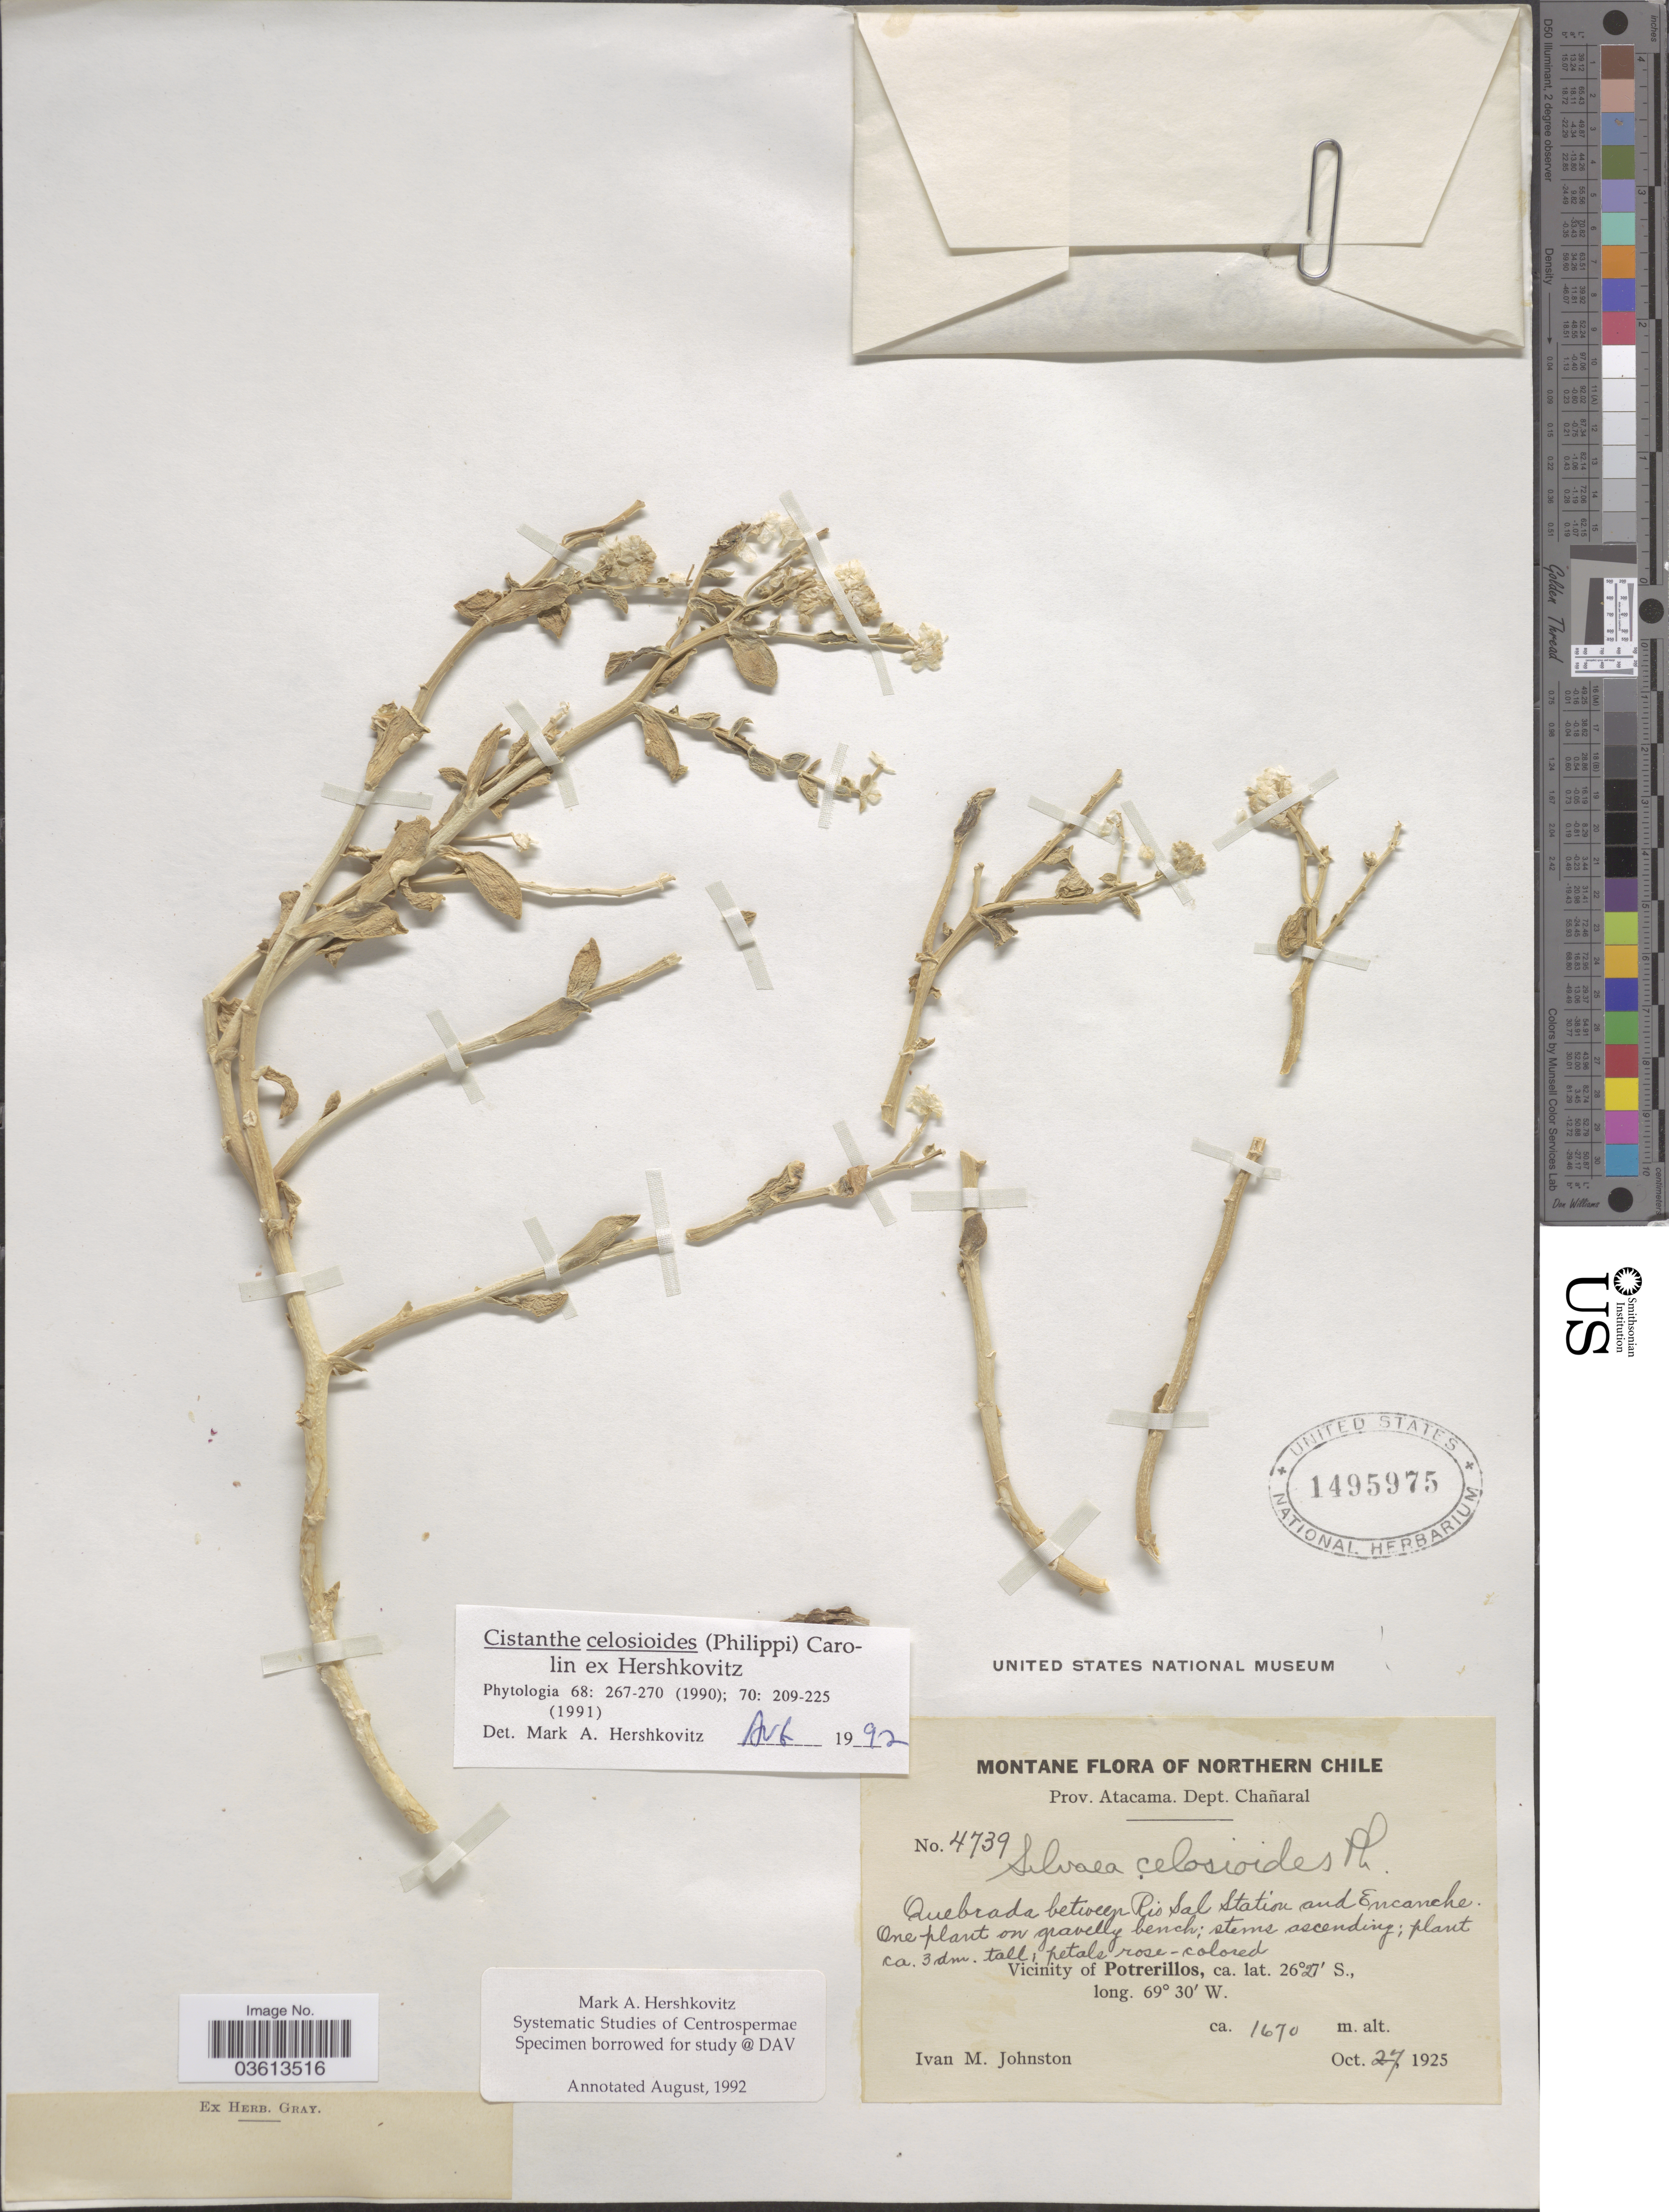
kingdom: Plantae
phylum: Tracheophyta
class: Magnoliopsida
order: Caryophyllales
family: Montiaceae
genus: Philippiamra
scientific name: Philippiamra celosioides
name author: (Phil.) Kuntze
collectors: I.M. Johnston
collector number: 4739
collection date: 1925-10-27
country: Chile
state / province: Atacama (III)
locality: Montane. Northern Chile. Prov. Atacama. Dept. Chañaral. Quebrada between Rio Sal Station and Encanche. Vicinity of Potrerillos.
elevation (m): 1670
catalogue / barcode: US 1495975